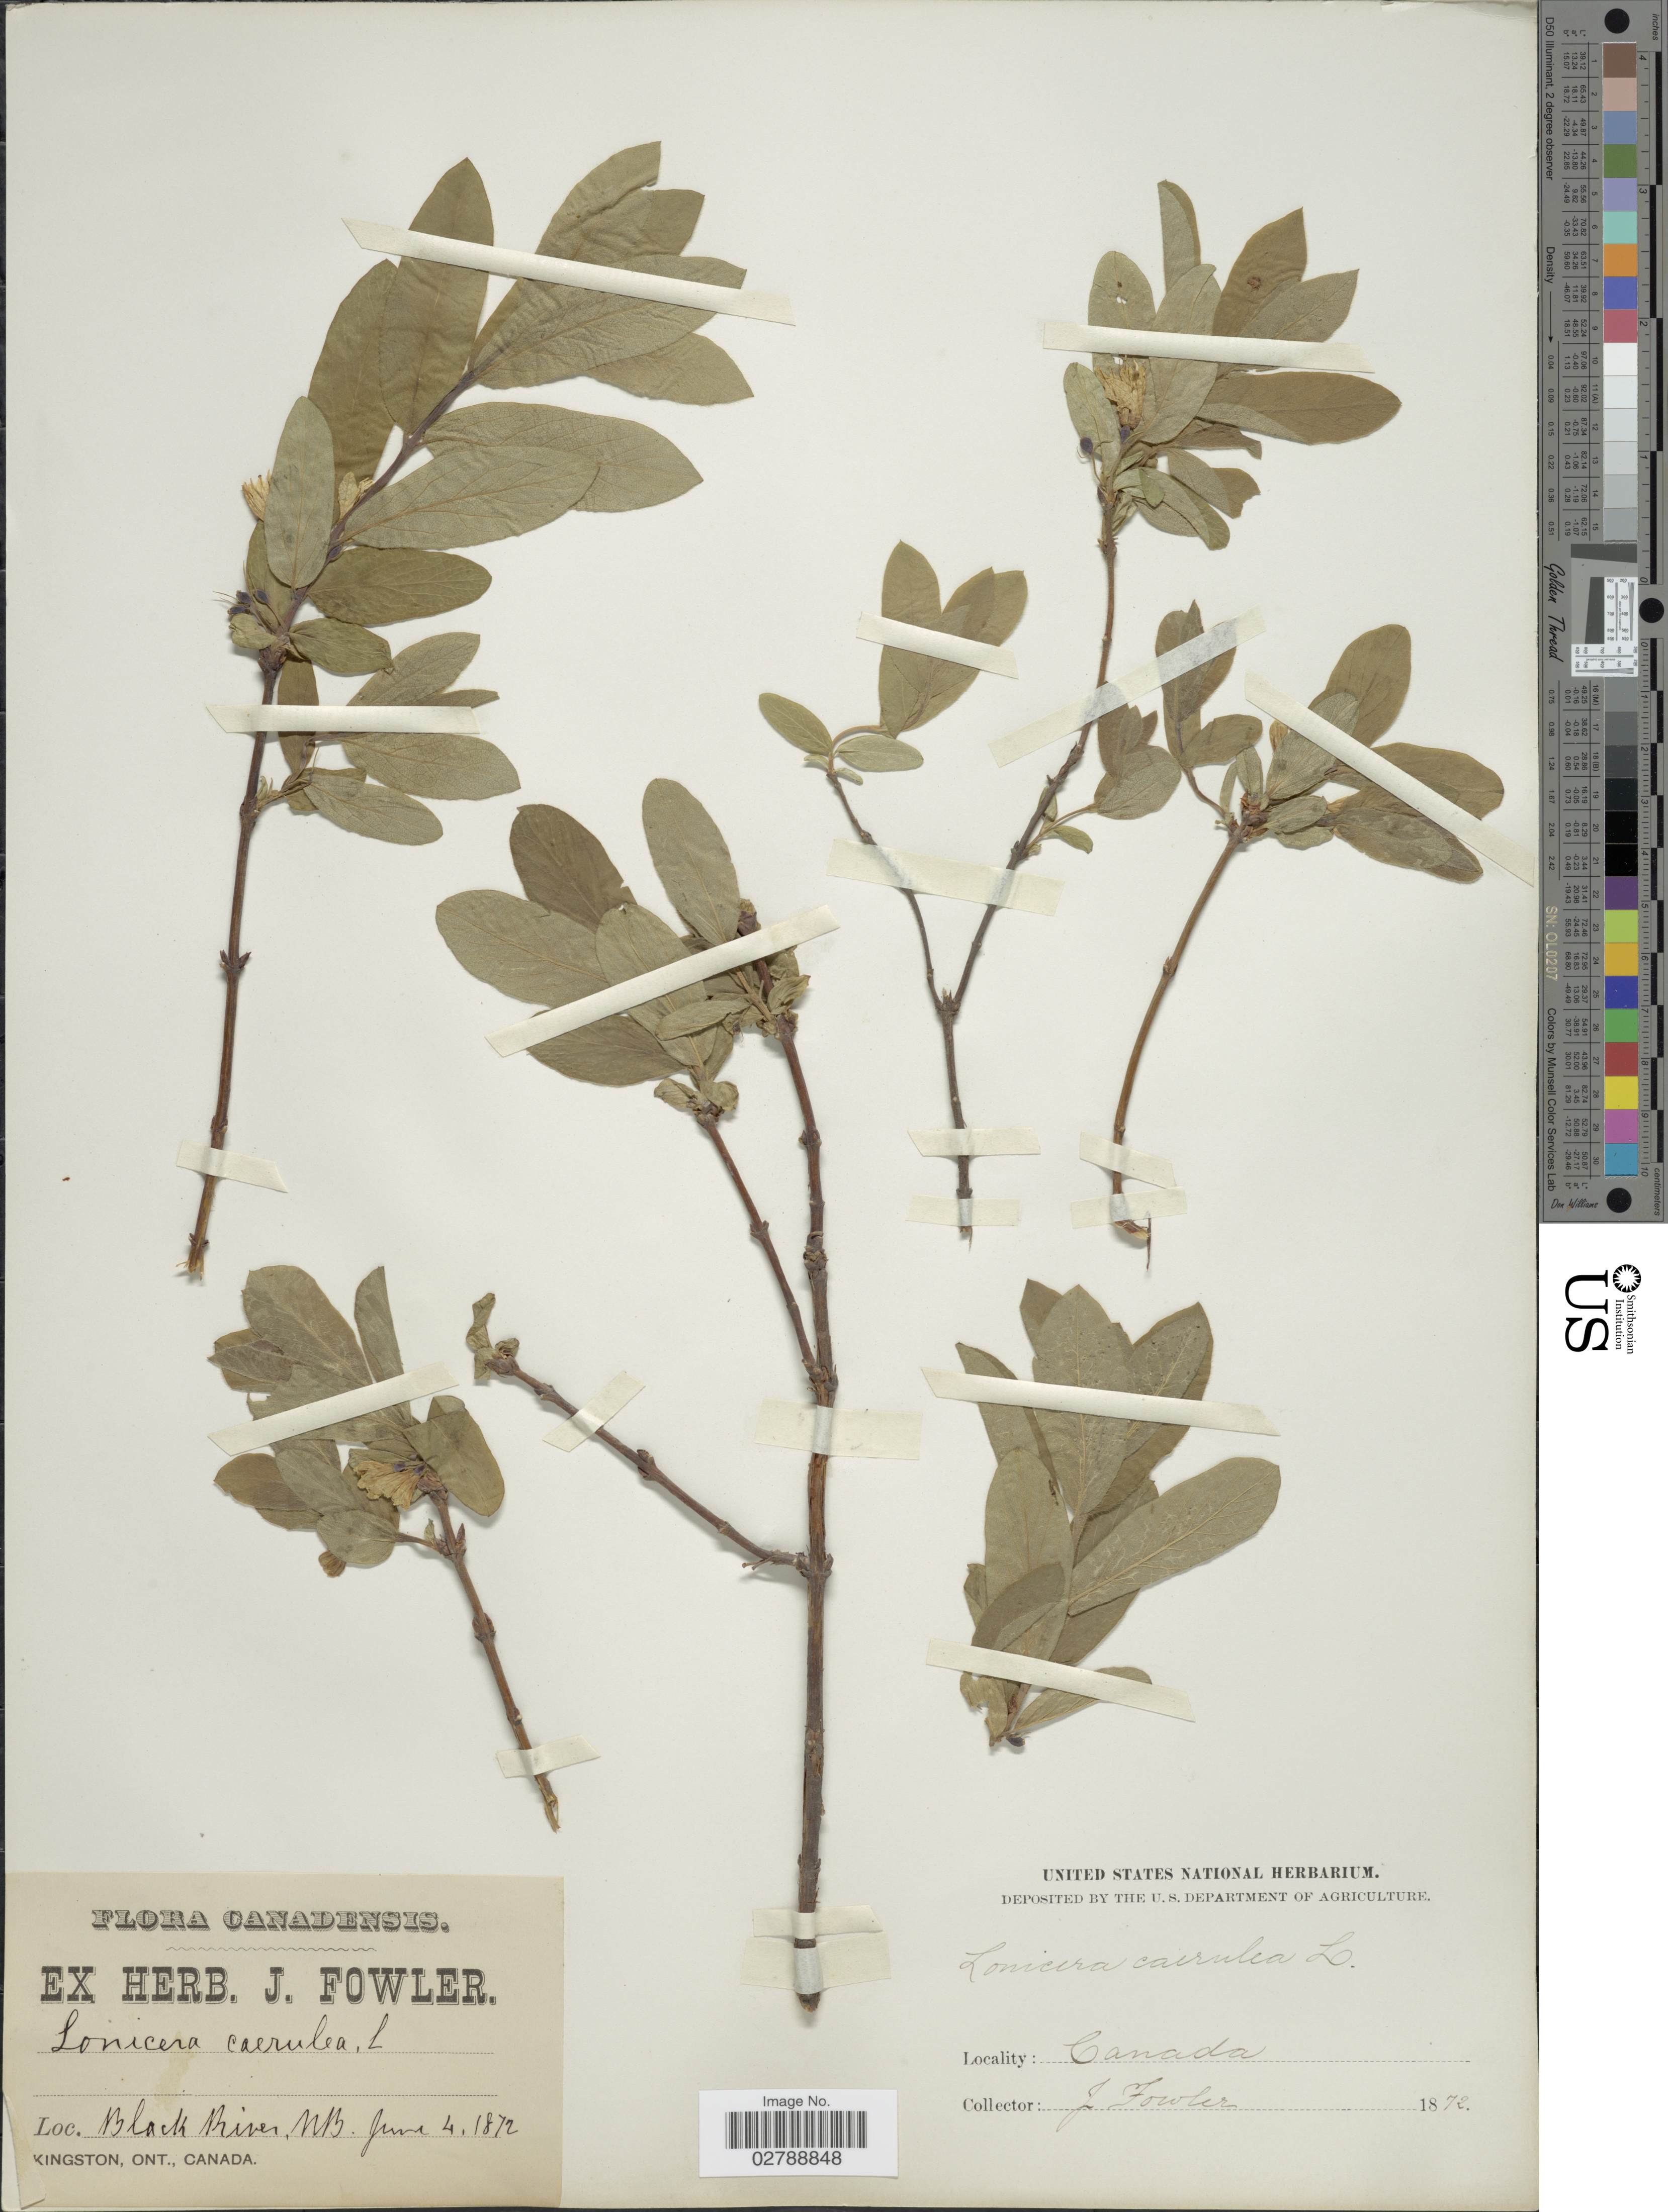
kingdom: Plantae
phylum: Tracheophyta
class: Magnoliopsida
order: Dipsacales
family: Caprifoliaceae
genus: Lonicera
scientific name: Lonicera caerulea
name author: L.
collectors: J. P. Fowler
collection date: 1872-06-04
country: Canada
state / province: New Brunswick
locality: Black River